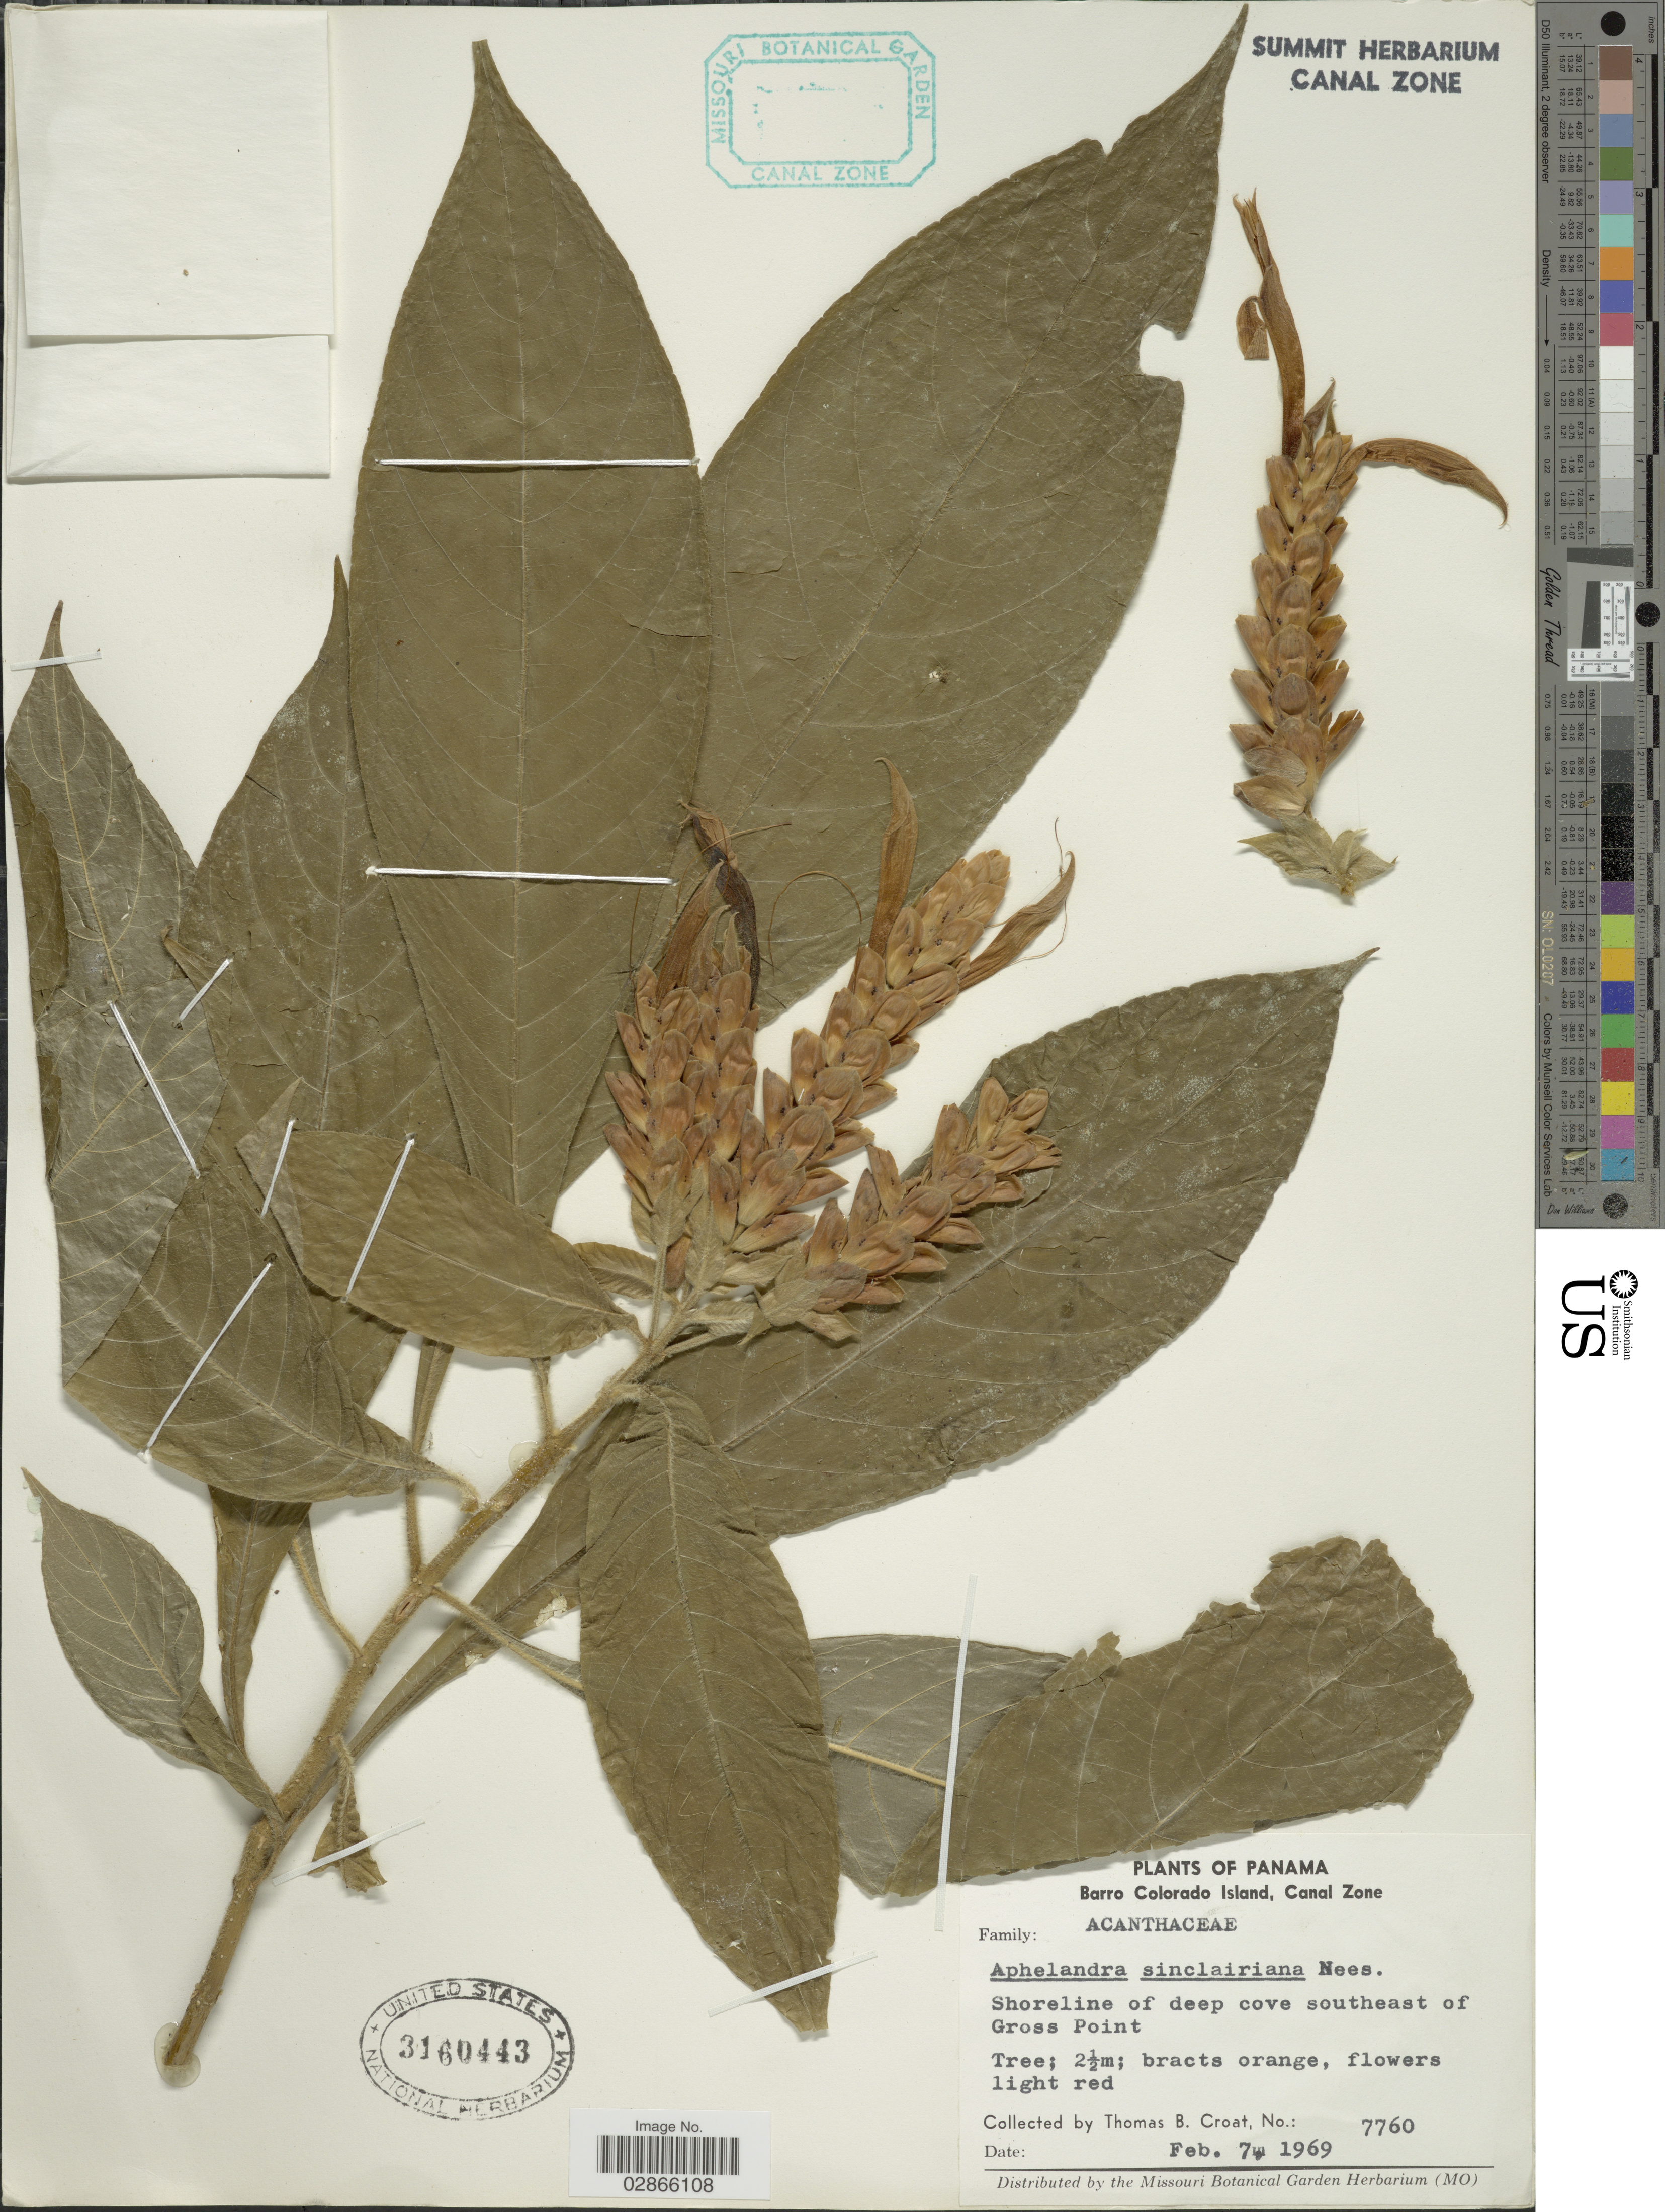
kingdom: Plantae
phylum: Tracheophyta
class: Magnoliopsida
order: Lamiales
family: Acanthaceae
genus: Aphelandra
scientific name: Aphelandra sinclairiana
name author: Nees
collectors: T. B. Croat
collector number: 7760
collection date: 1969-02-07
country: Panama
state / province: Panamá Oeste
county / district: Canal Zone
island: Barro Colorado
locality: Barro Colorado Island, Canal Zone. Shoreline of deep cove southeast of Gross Point.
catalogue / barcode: US 3160443